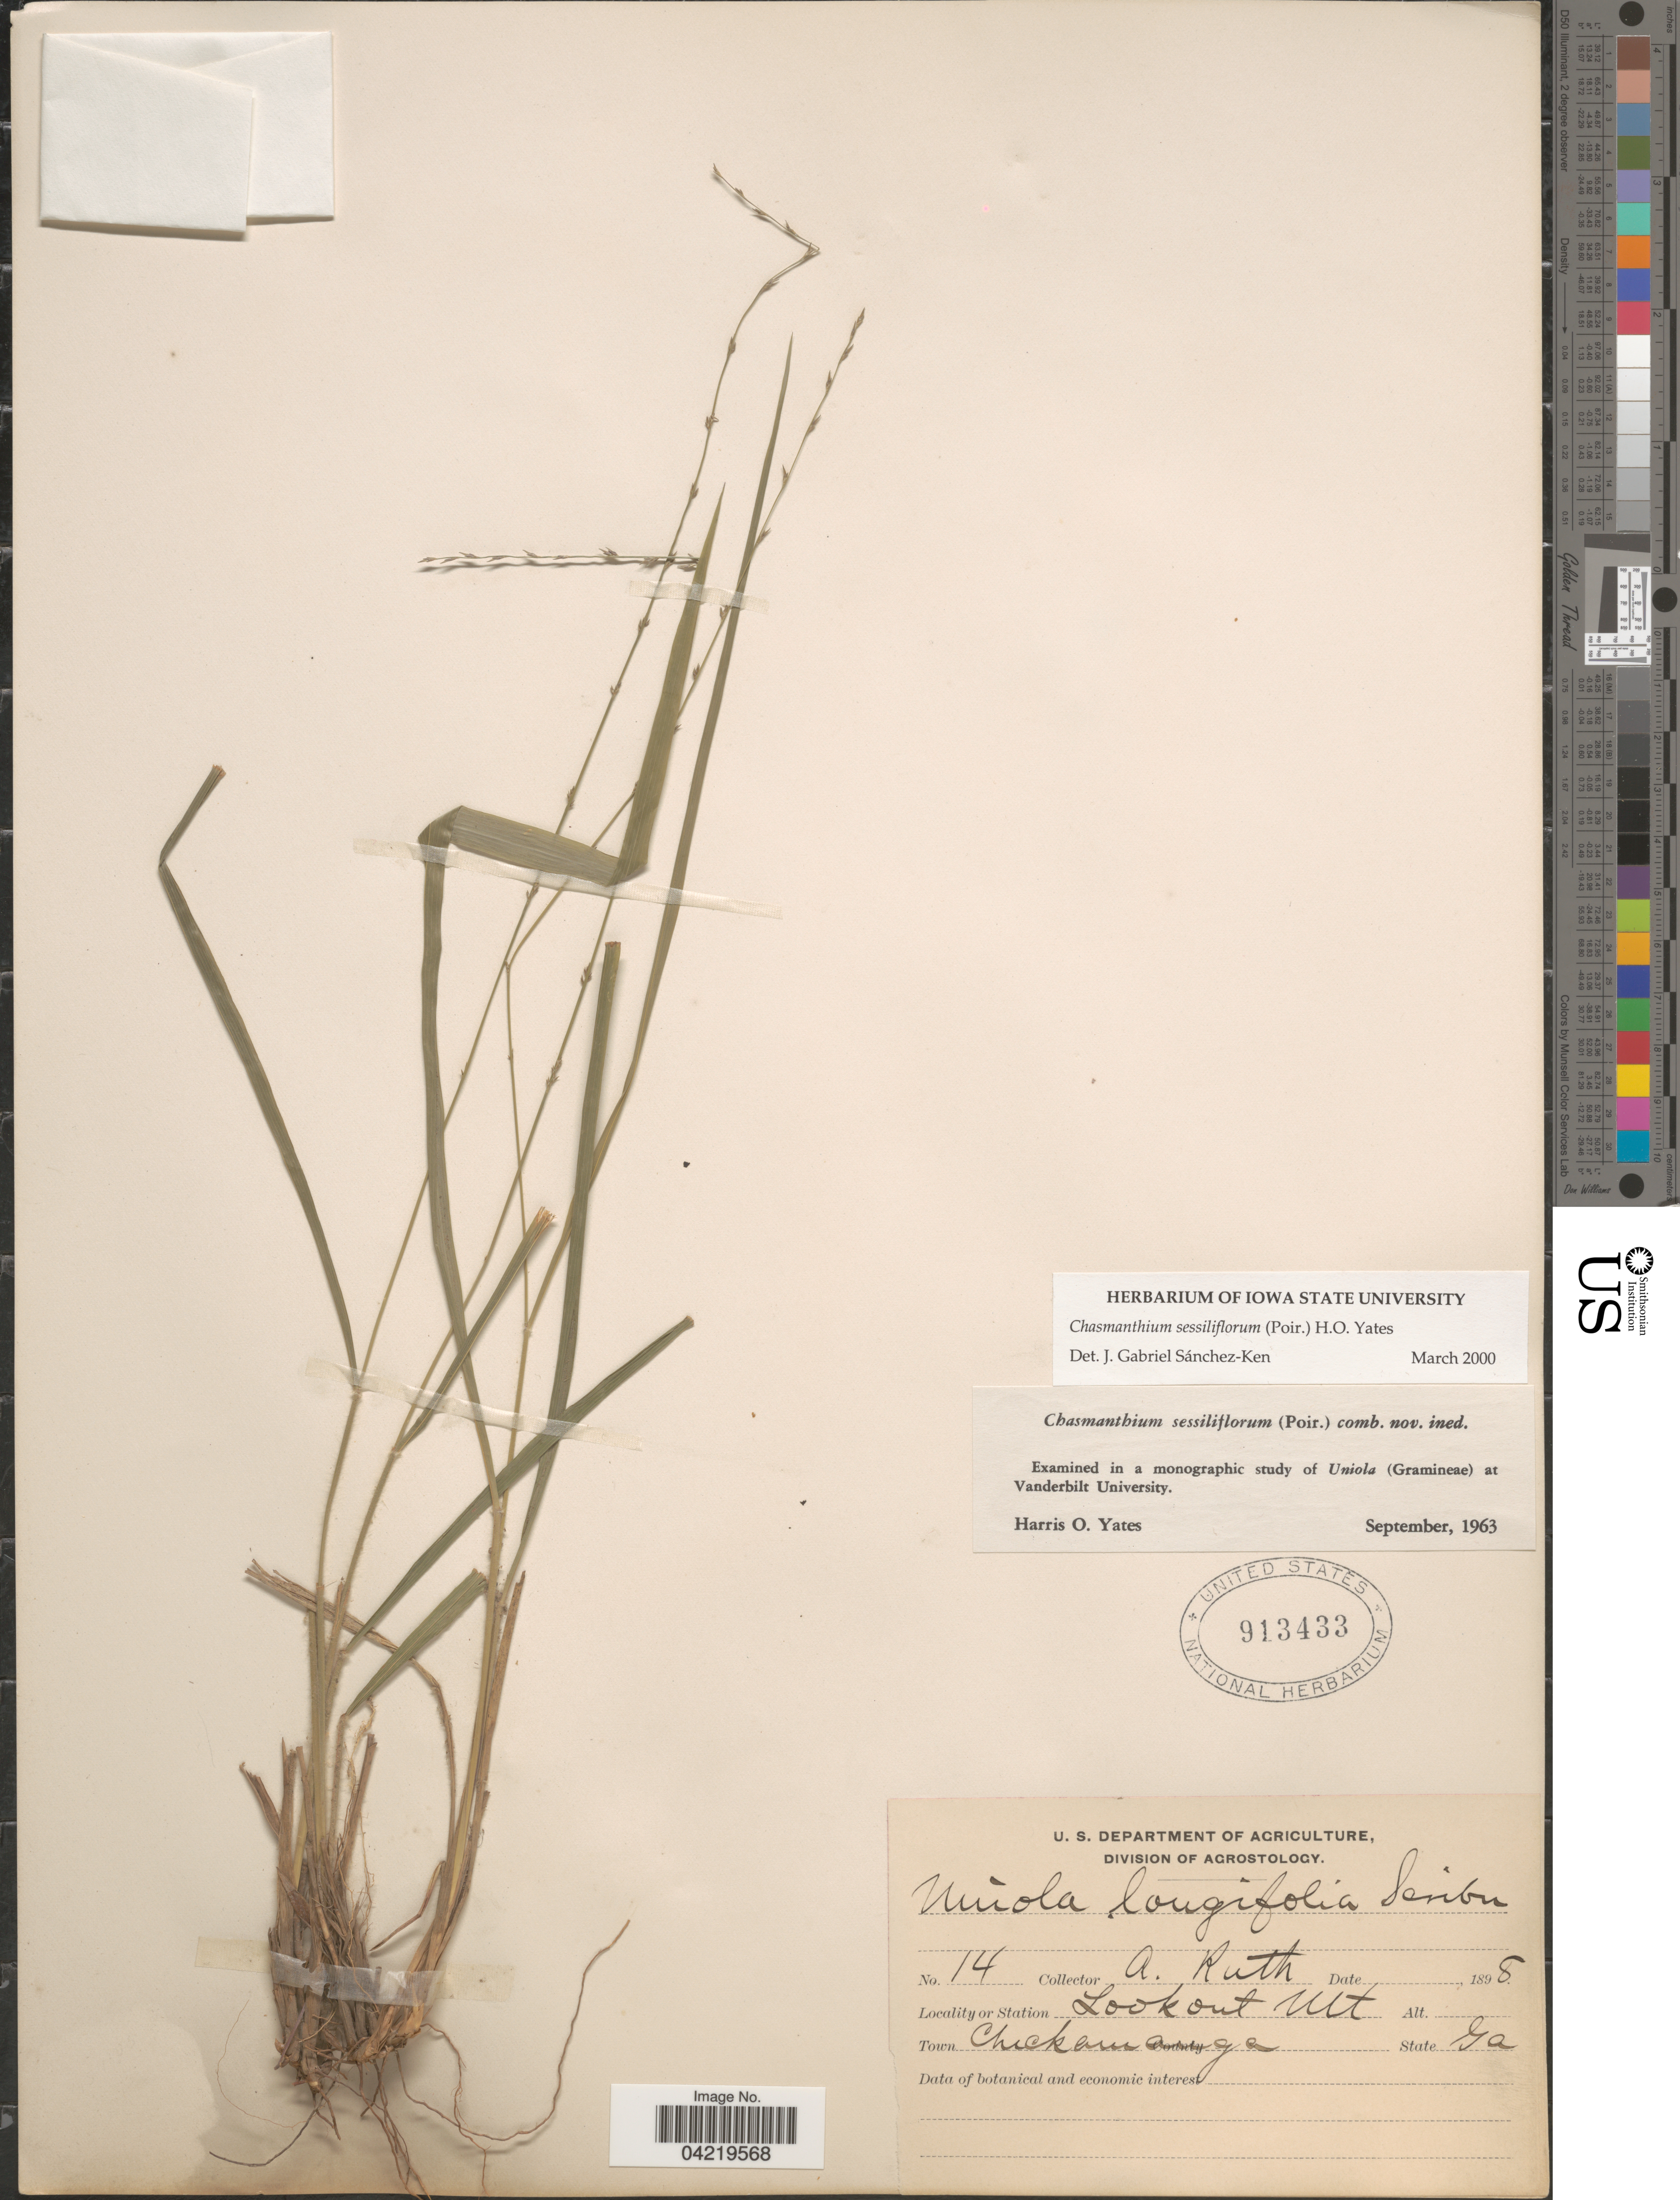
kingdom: Plantae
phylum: Tracheophyta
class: Liliopsida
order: Poales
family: Poaceae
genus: Chasmanthium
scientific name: Chasmanthium laxum subsp. sessiliflorum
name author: (L.) H.O. Yates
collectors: A. Ruth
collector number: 14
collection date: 1898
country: United States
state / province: Georgia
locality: Lookout Mt. Town Chickamanga.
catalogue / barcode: US 913433